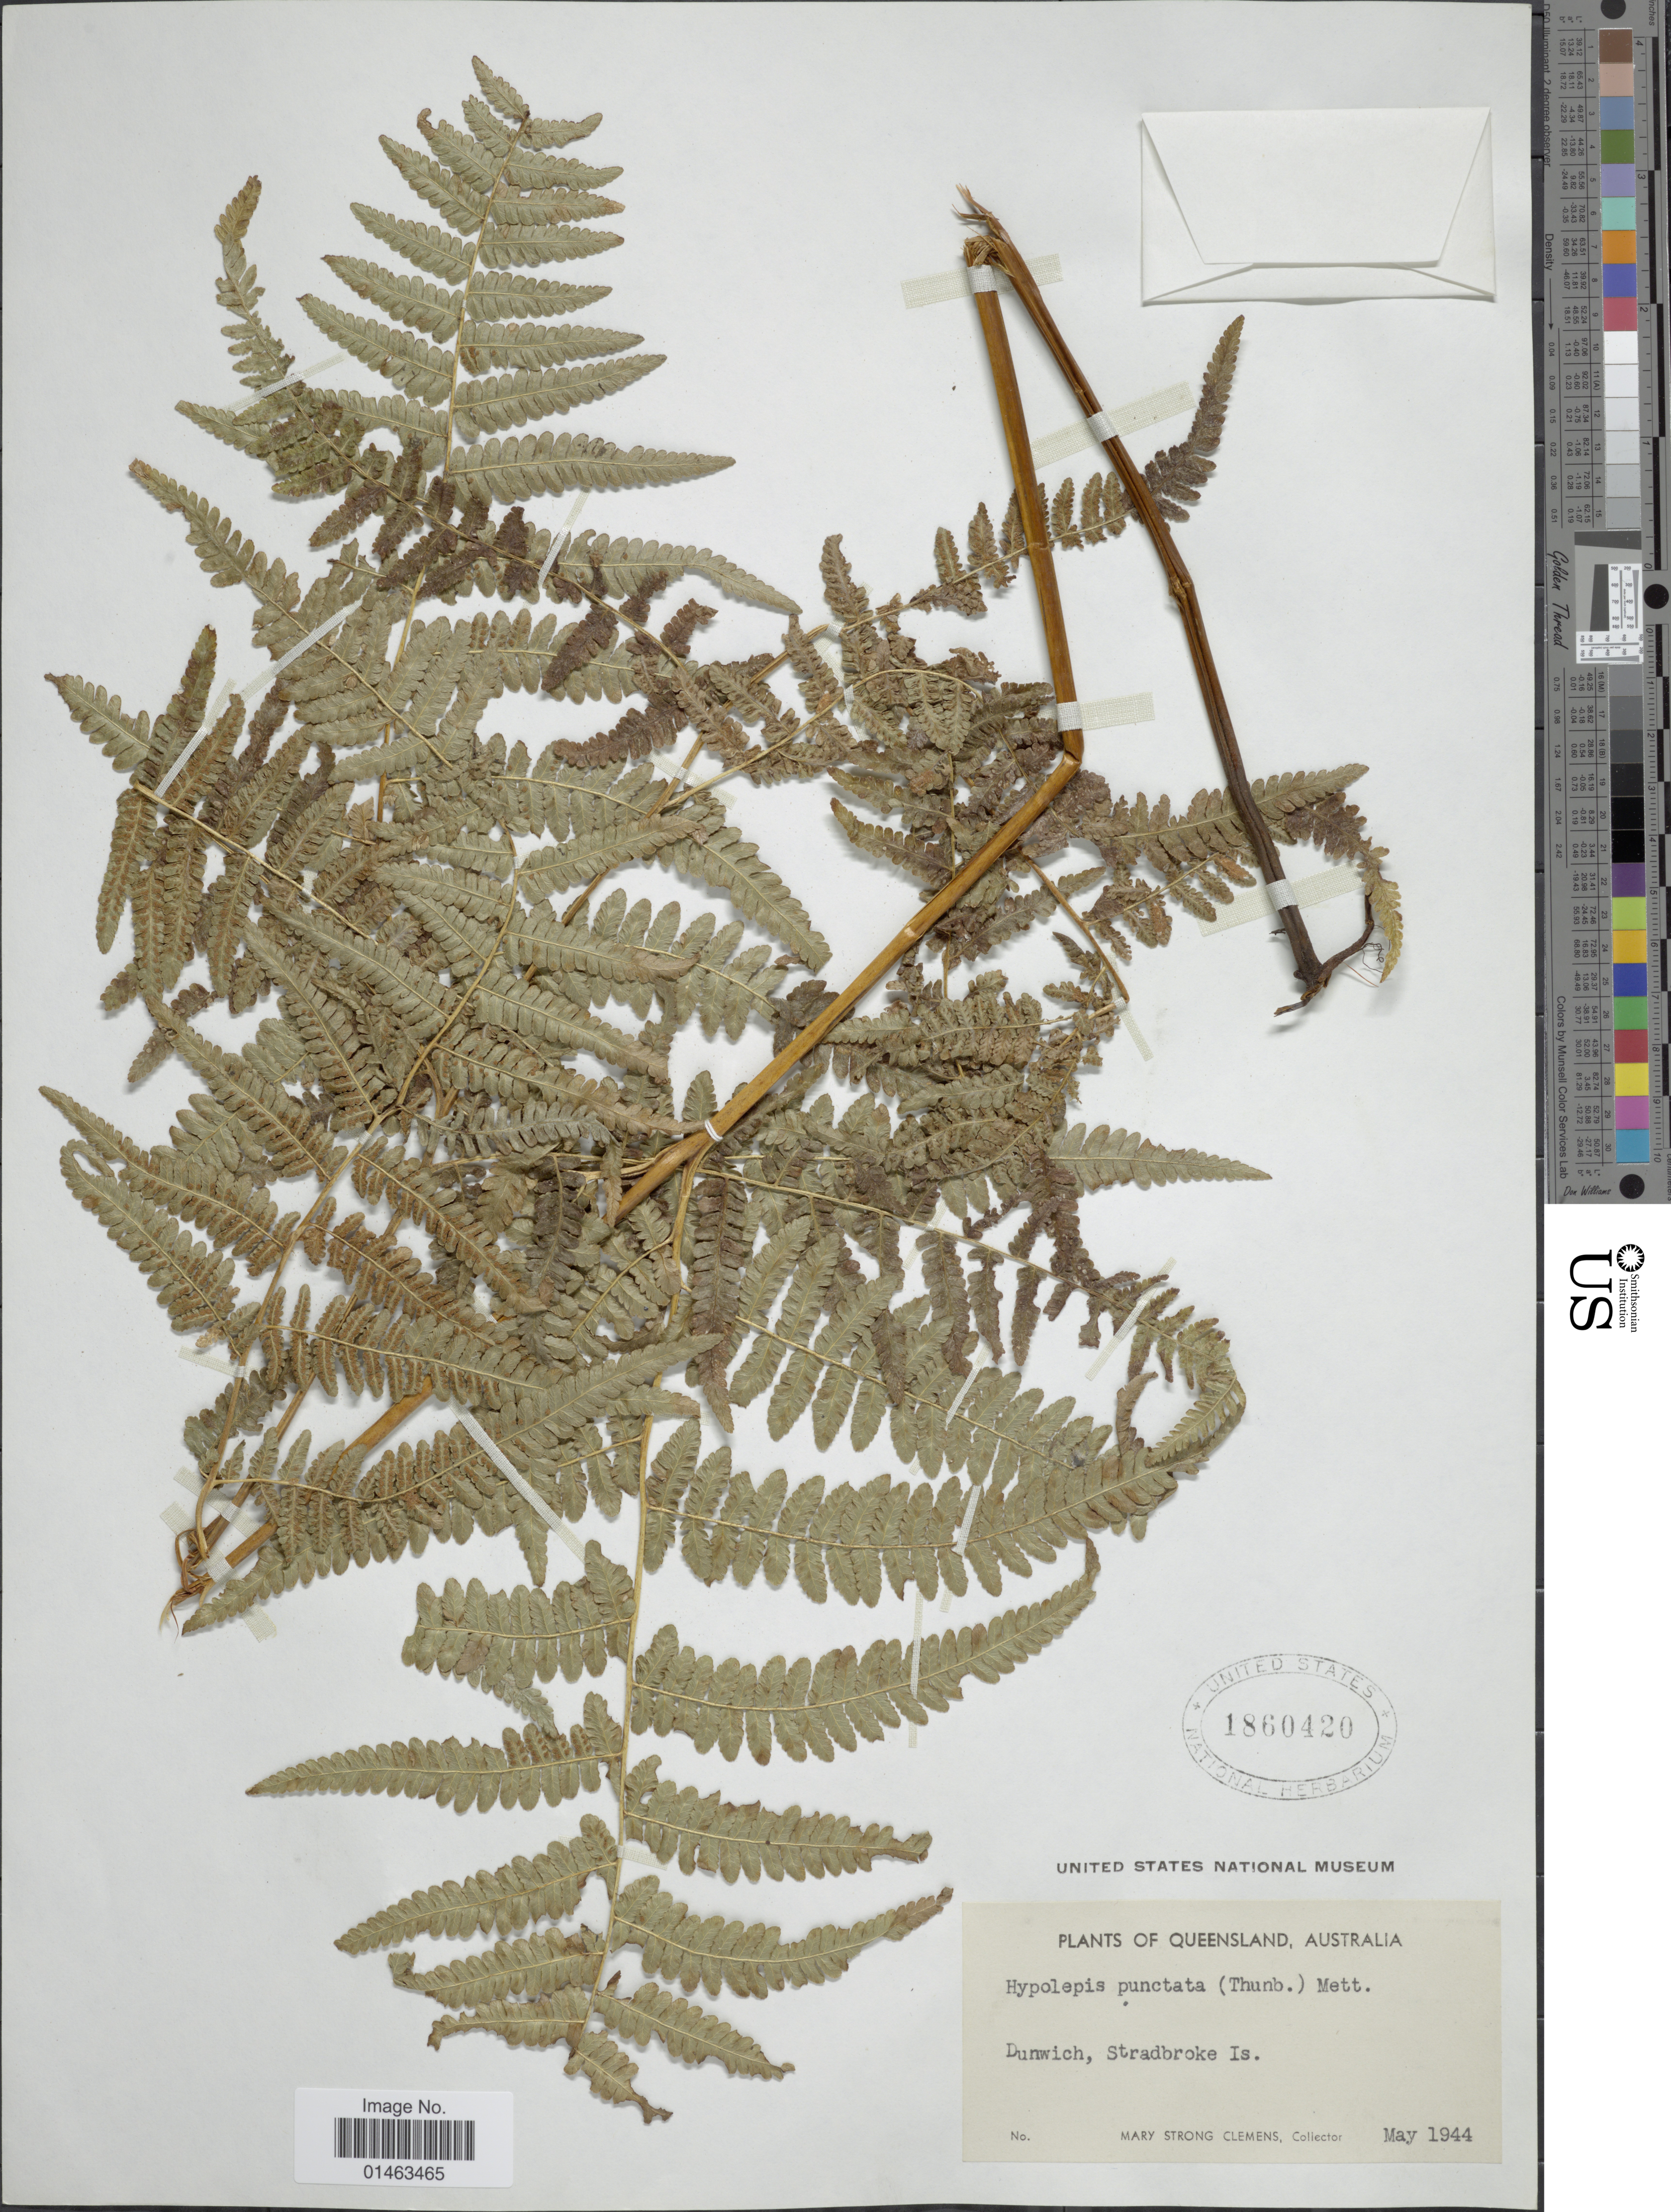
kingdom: Plantae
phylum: Tracheophyta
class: Polypodiopsida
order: Polypodiales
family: Dennstaedtiaceae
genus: Hypolepis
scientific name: Hypolepis punctata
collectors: M. S. Clemens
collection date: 1944-05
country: Australia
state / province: Queensland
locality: Dunwich, Stradbroke Is.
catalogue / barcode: US 1860420